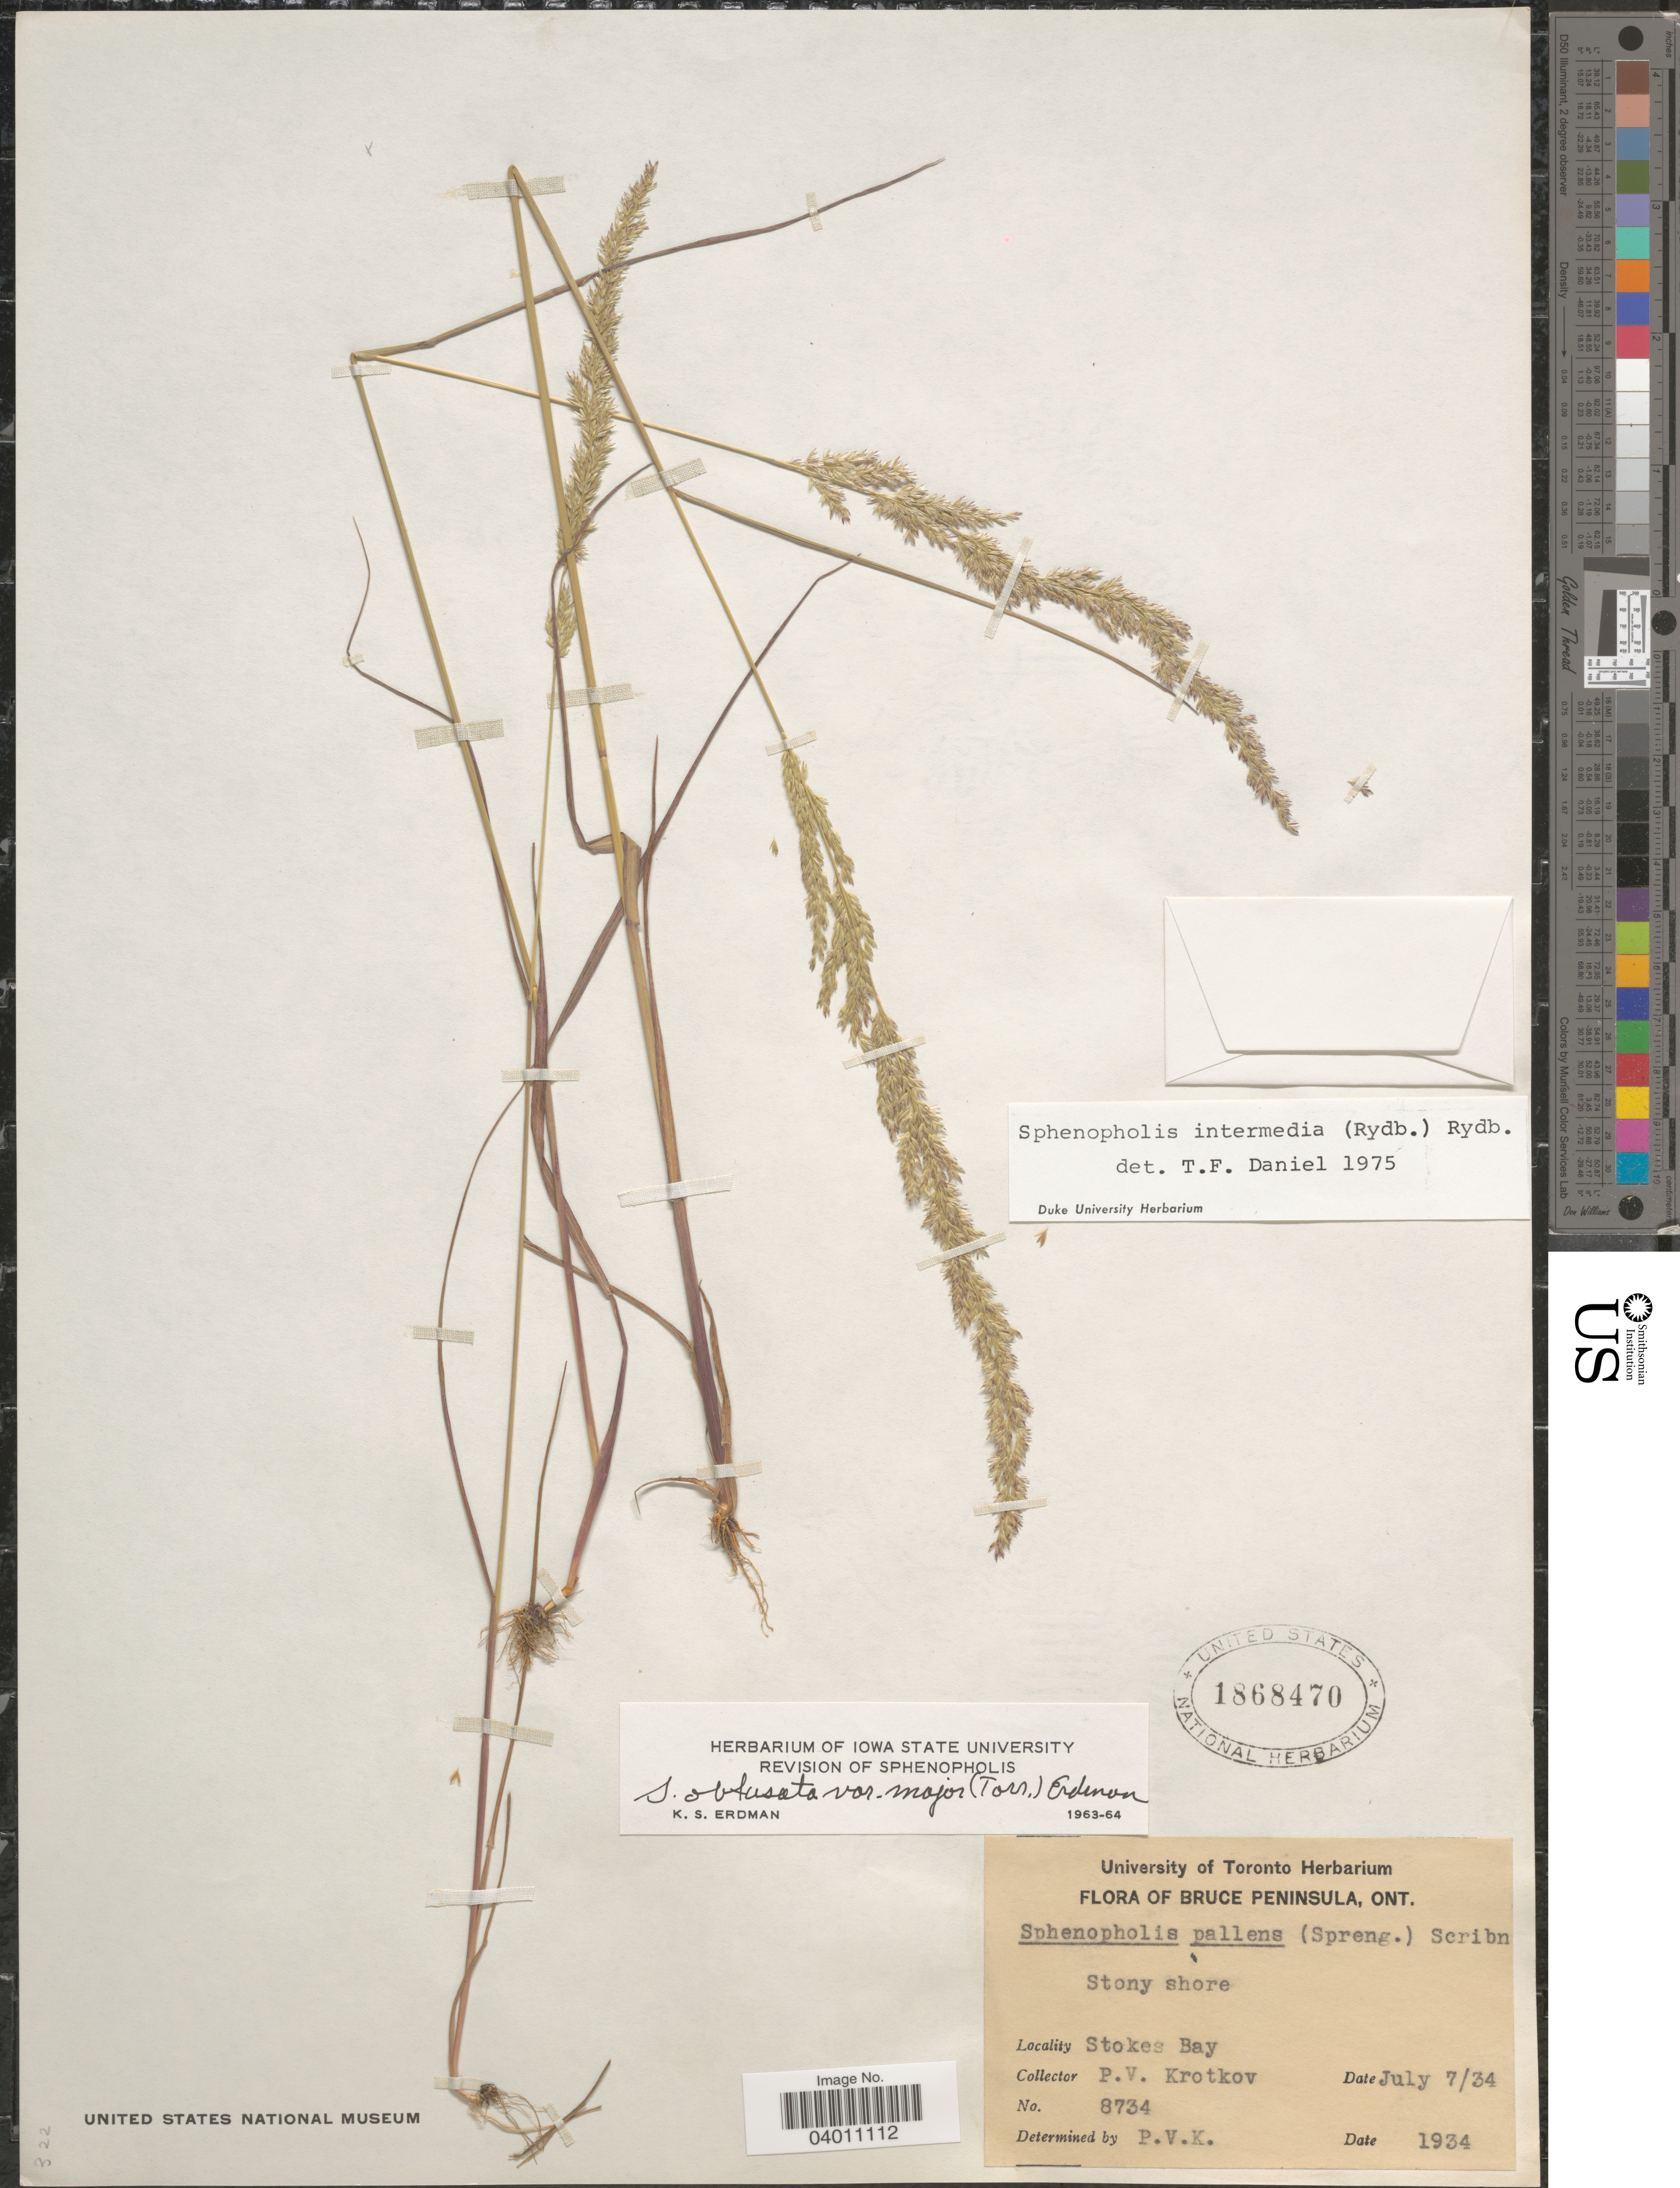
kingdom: Plantae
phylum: Tracheophyta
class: Liliopsida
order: Poales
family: Poaceae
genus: Sphenopholis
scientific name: Sphenopholis intermedia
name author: (Rydb.) Rydb.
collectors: P. V. Krotkov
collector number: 8734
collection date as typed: Transcribed d/m/y: 7/7/34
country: Canada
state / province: Ontario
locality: Bruce Peninsula. Stokes Bay.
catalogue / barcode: US 1868470